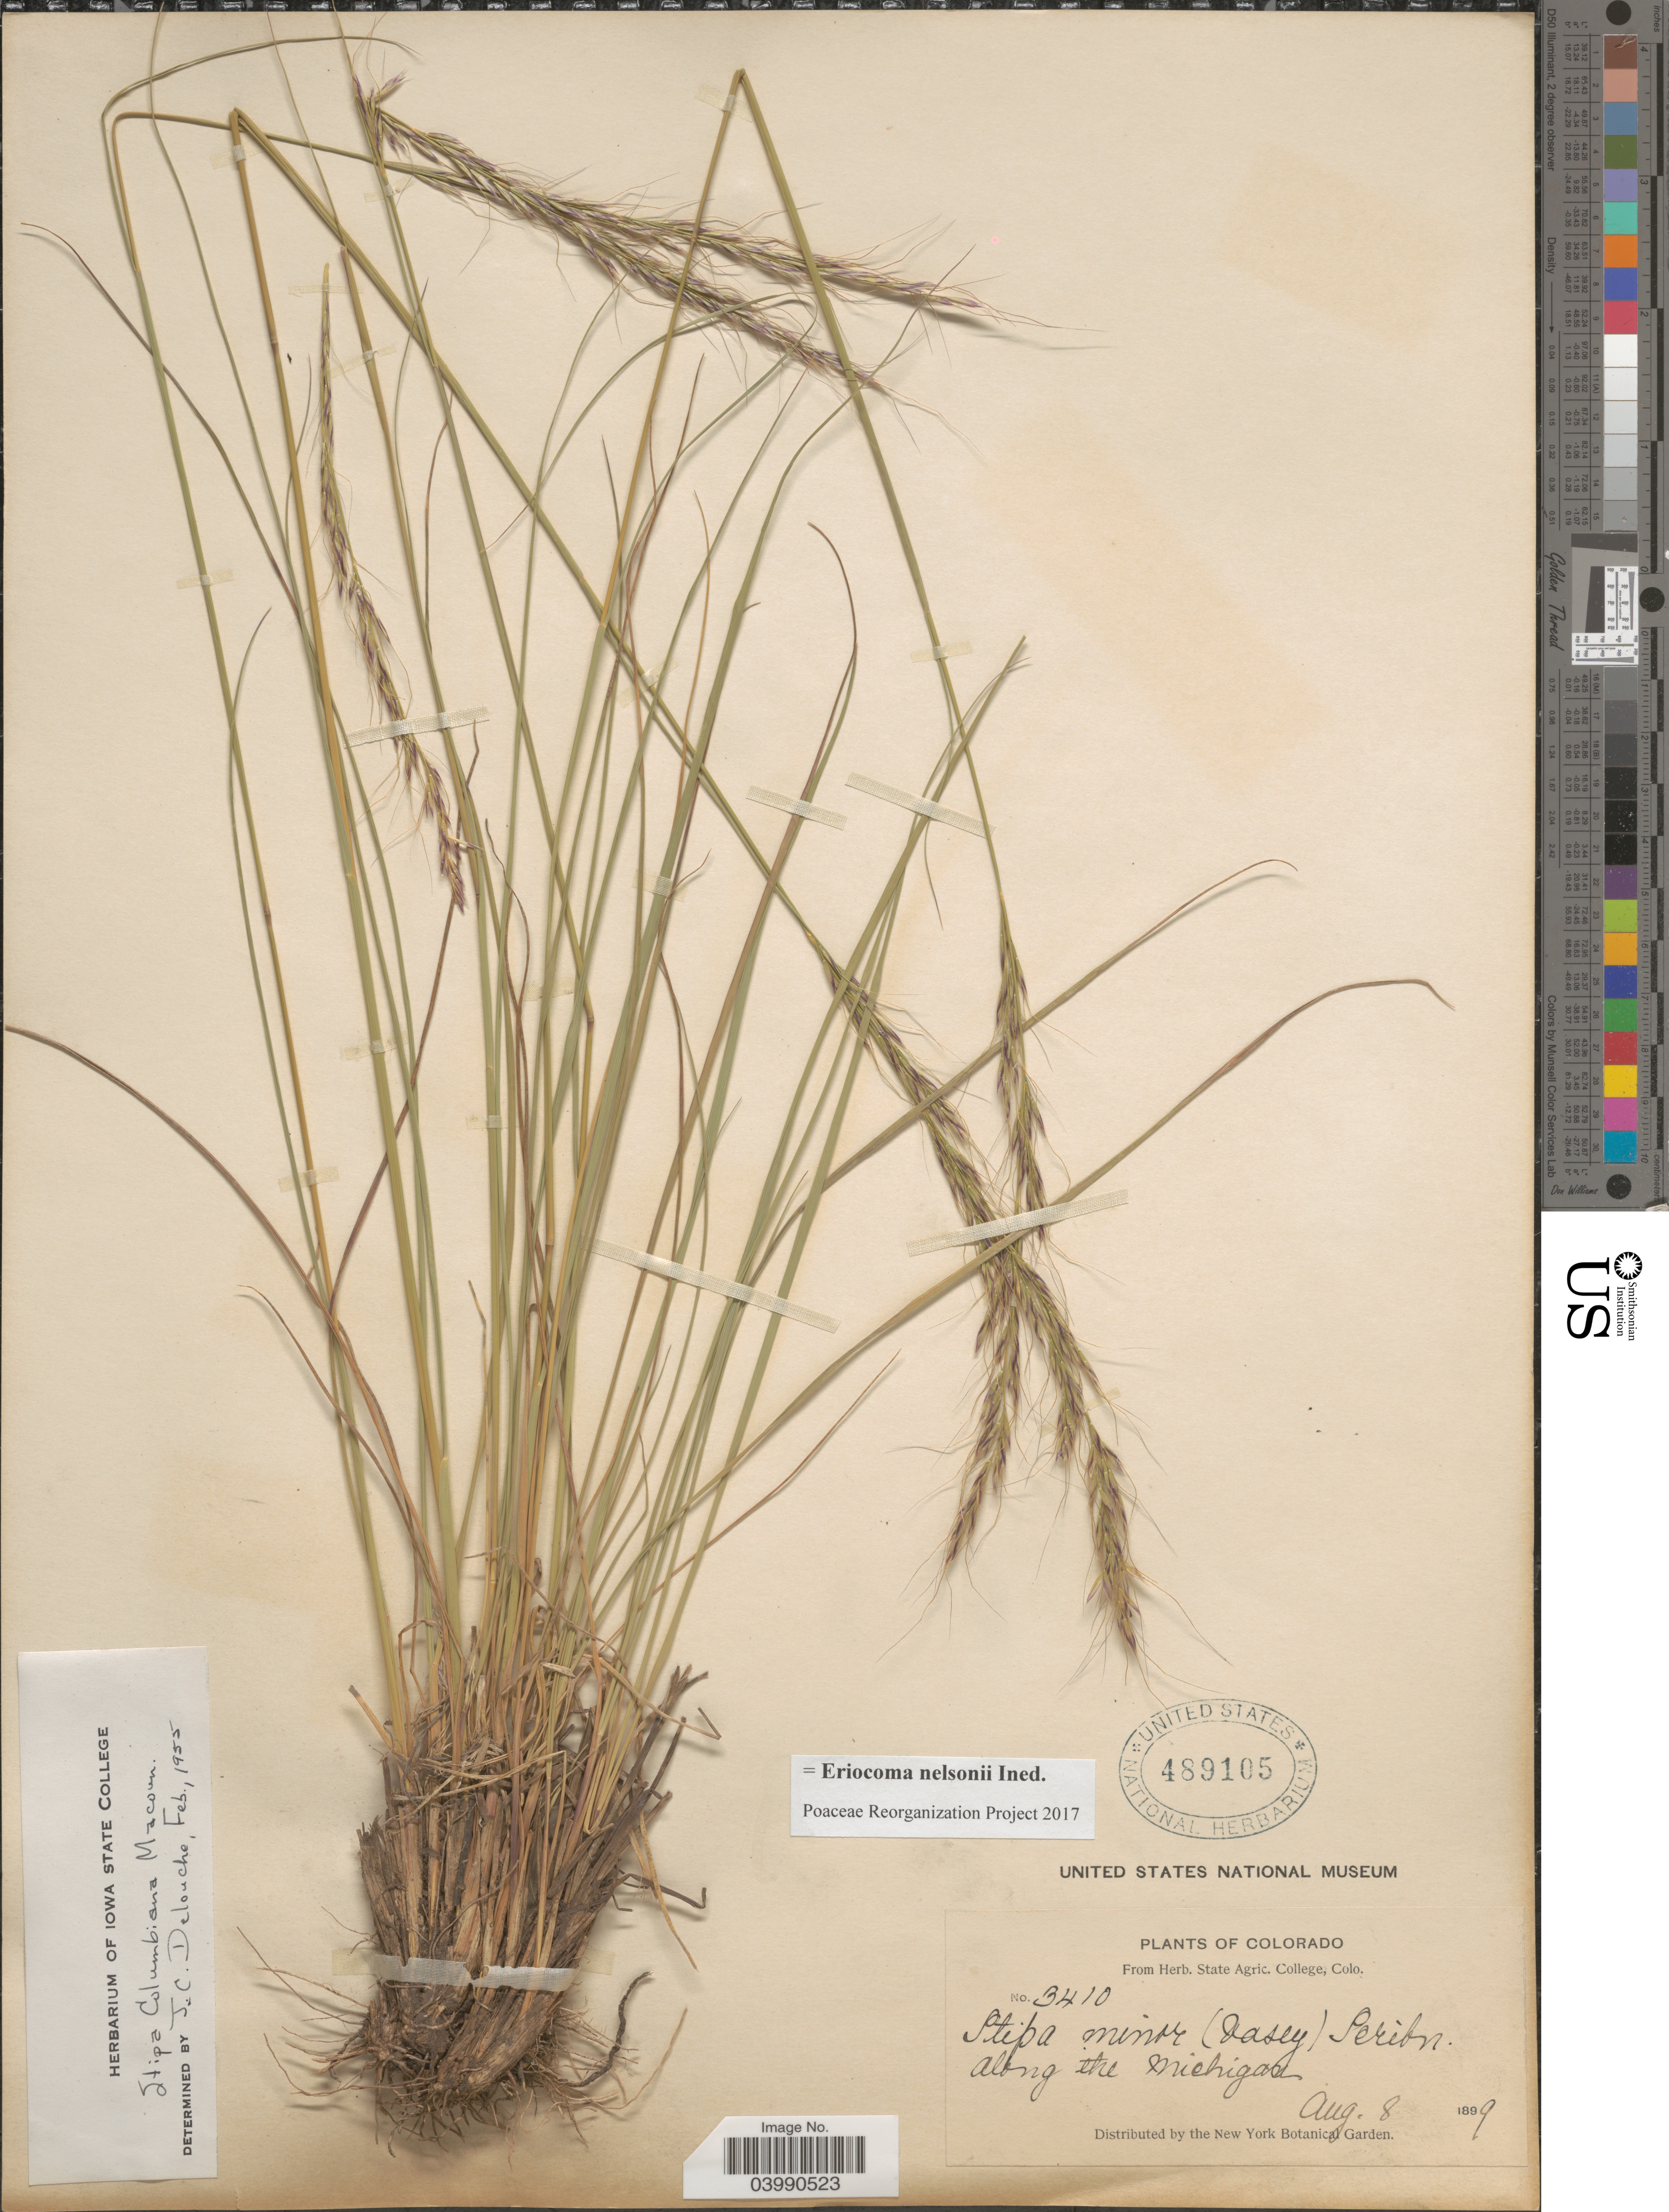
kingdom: Plantae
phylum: Tracheophyta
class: Liliopsida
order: Poales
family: Poaceae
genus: Eriocoma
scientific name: Eriocoma nelsonii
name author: (Scribn.) Romasch.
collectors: ex herb. State Agric. College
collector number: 3410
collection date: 1899-08-08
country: United States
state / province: Colorado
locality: Along the Michigan.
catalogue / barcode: US 489105